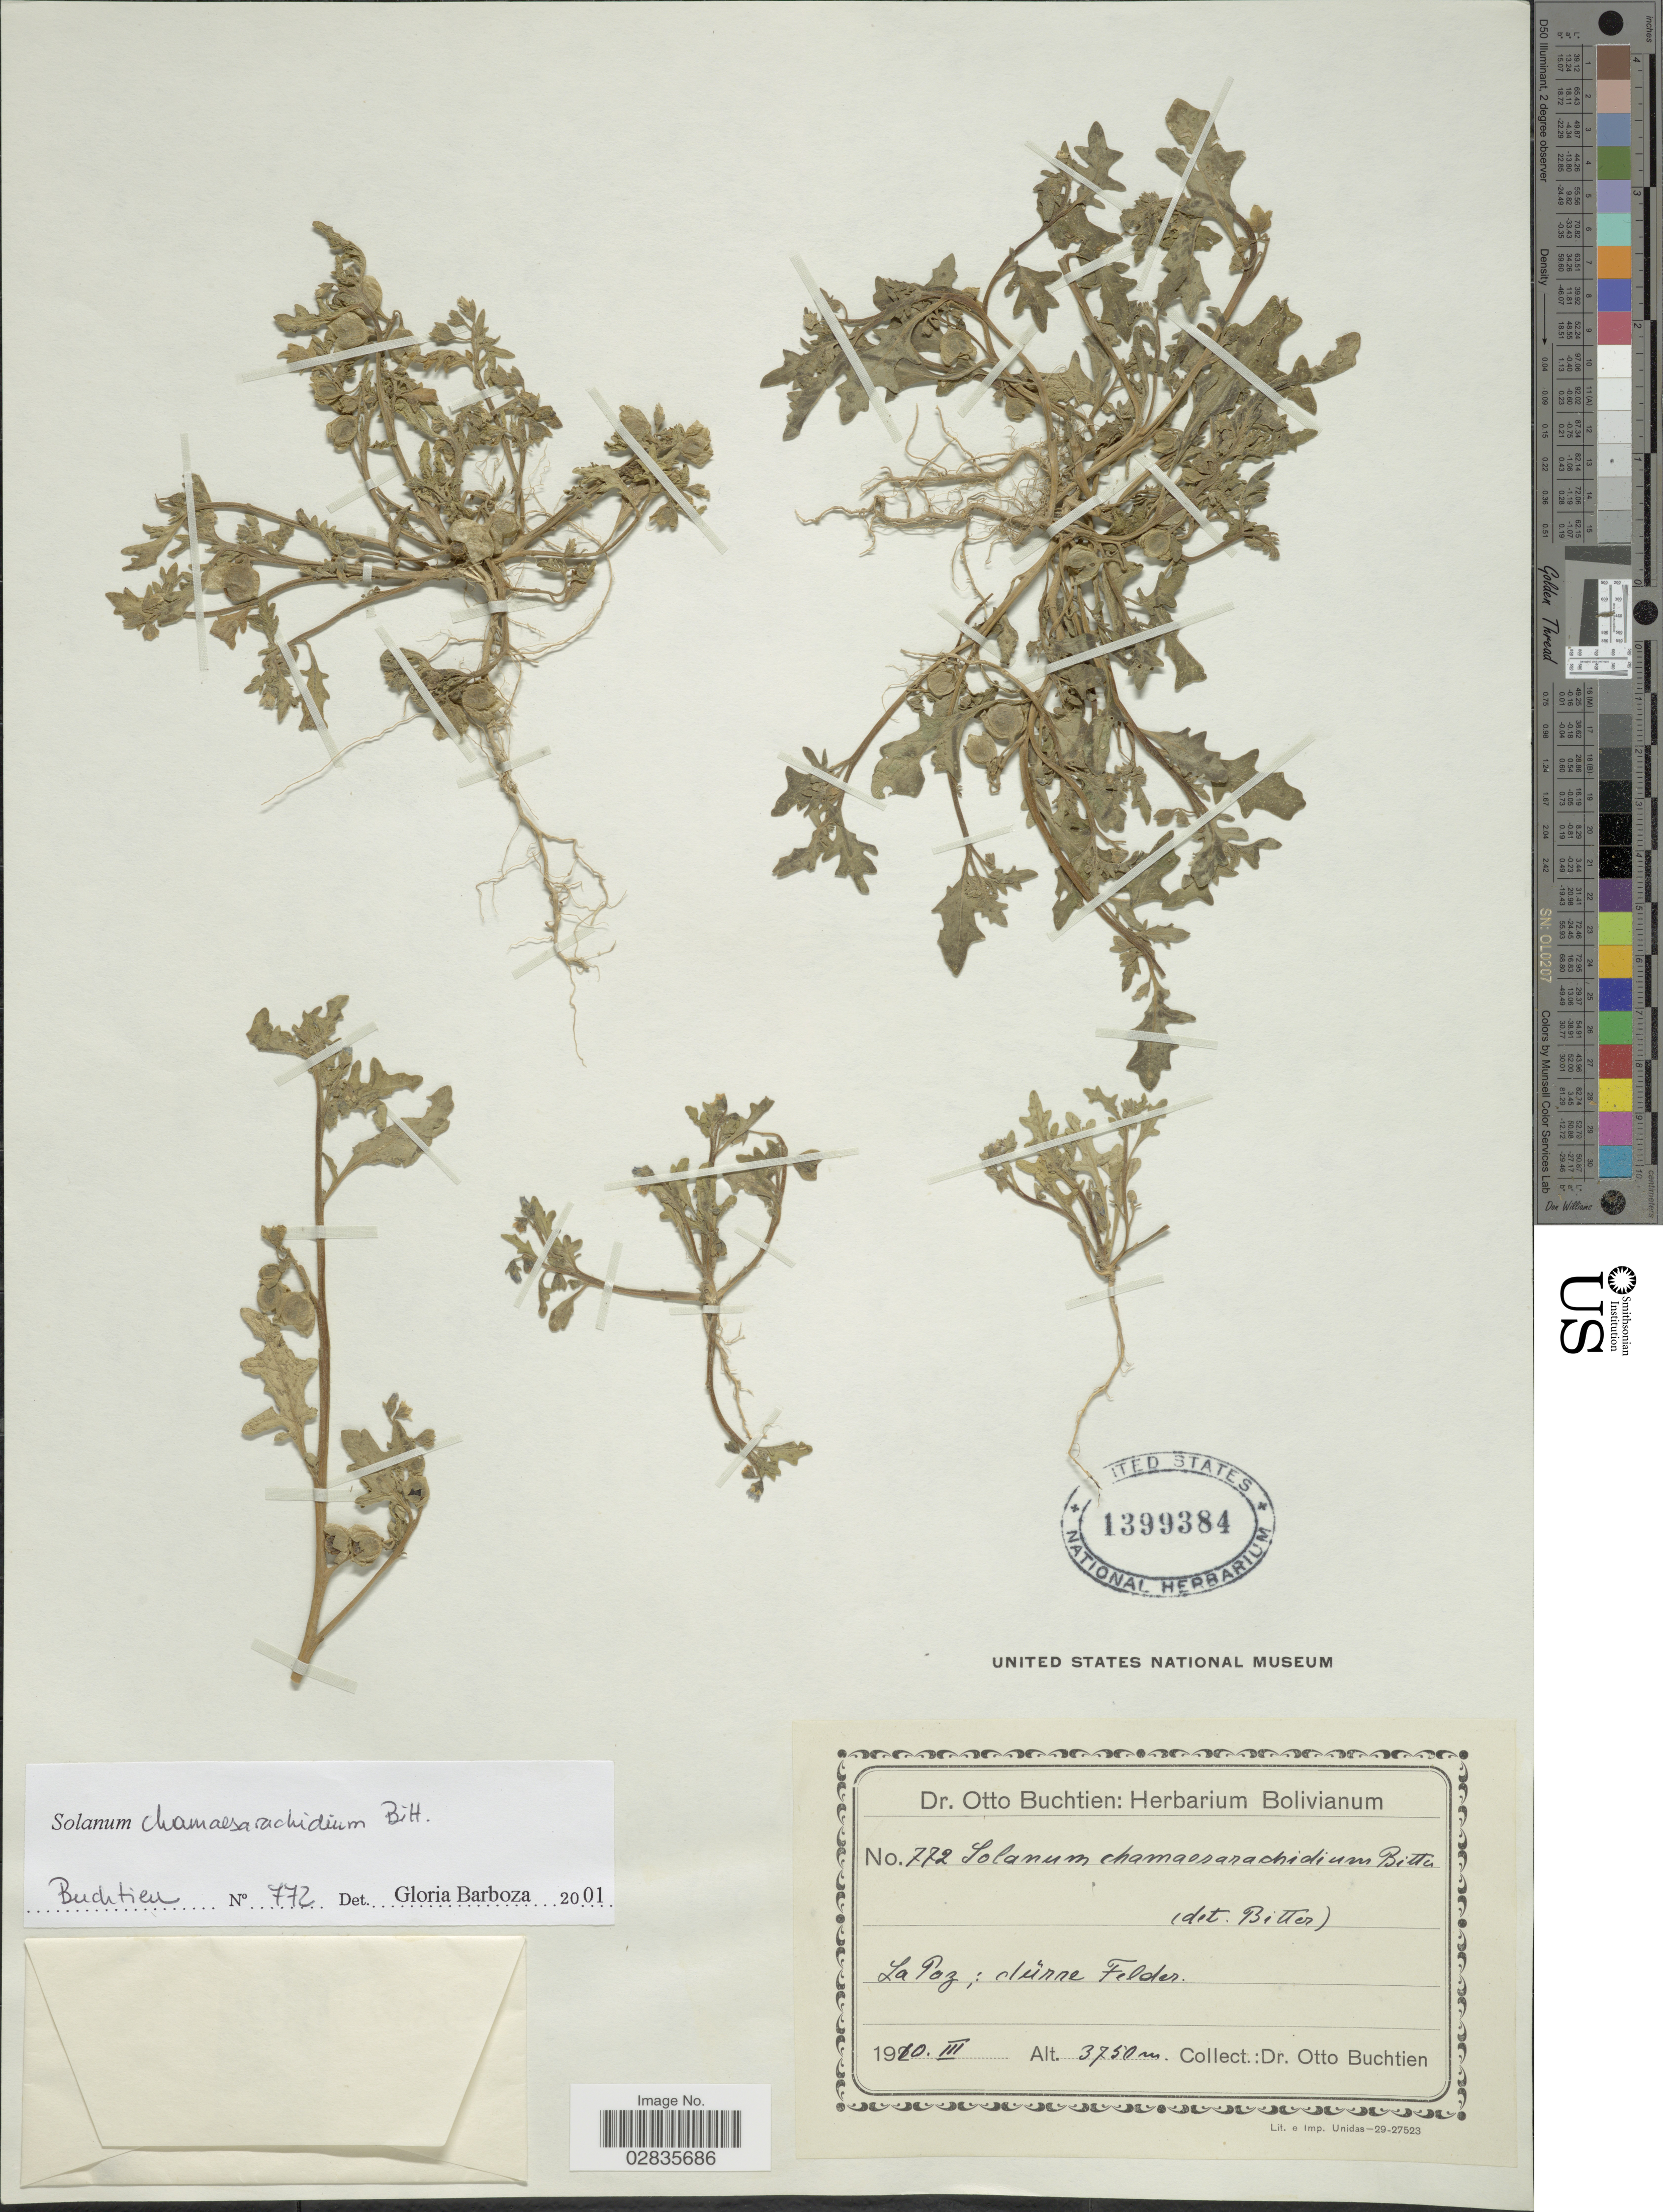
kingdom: Plantae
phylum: Tracheophyta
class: Magnoliopsida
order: Solanales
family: Solanaceae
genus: Solanum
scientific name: Solanum chamaesarachidium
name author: Bitter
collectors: O. Buchtien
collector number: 772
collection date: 1910-03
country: Bolivia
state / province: La Paz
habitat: dürre Felder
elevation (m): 3750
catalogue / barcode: US 1399384